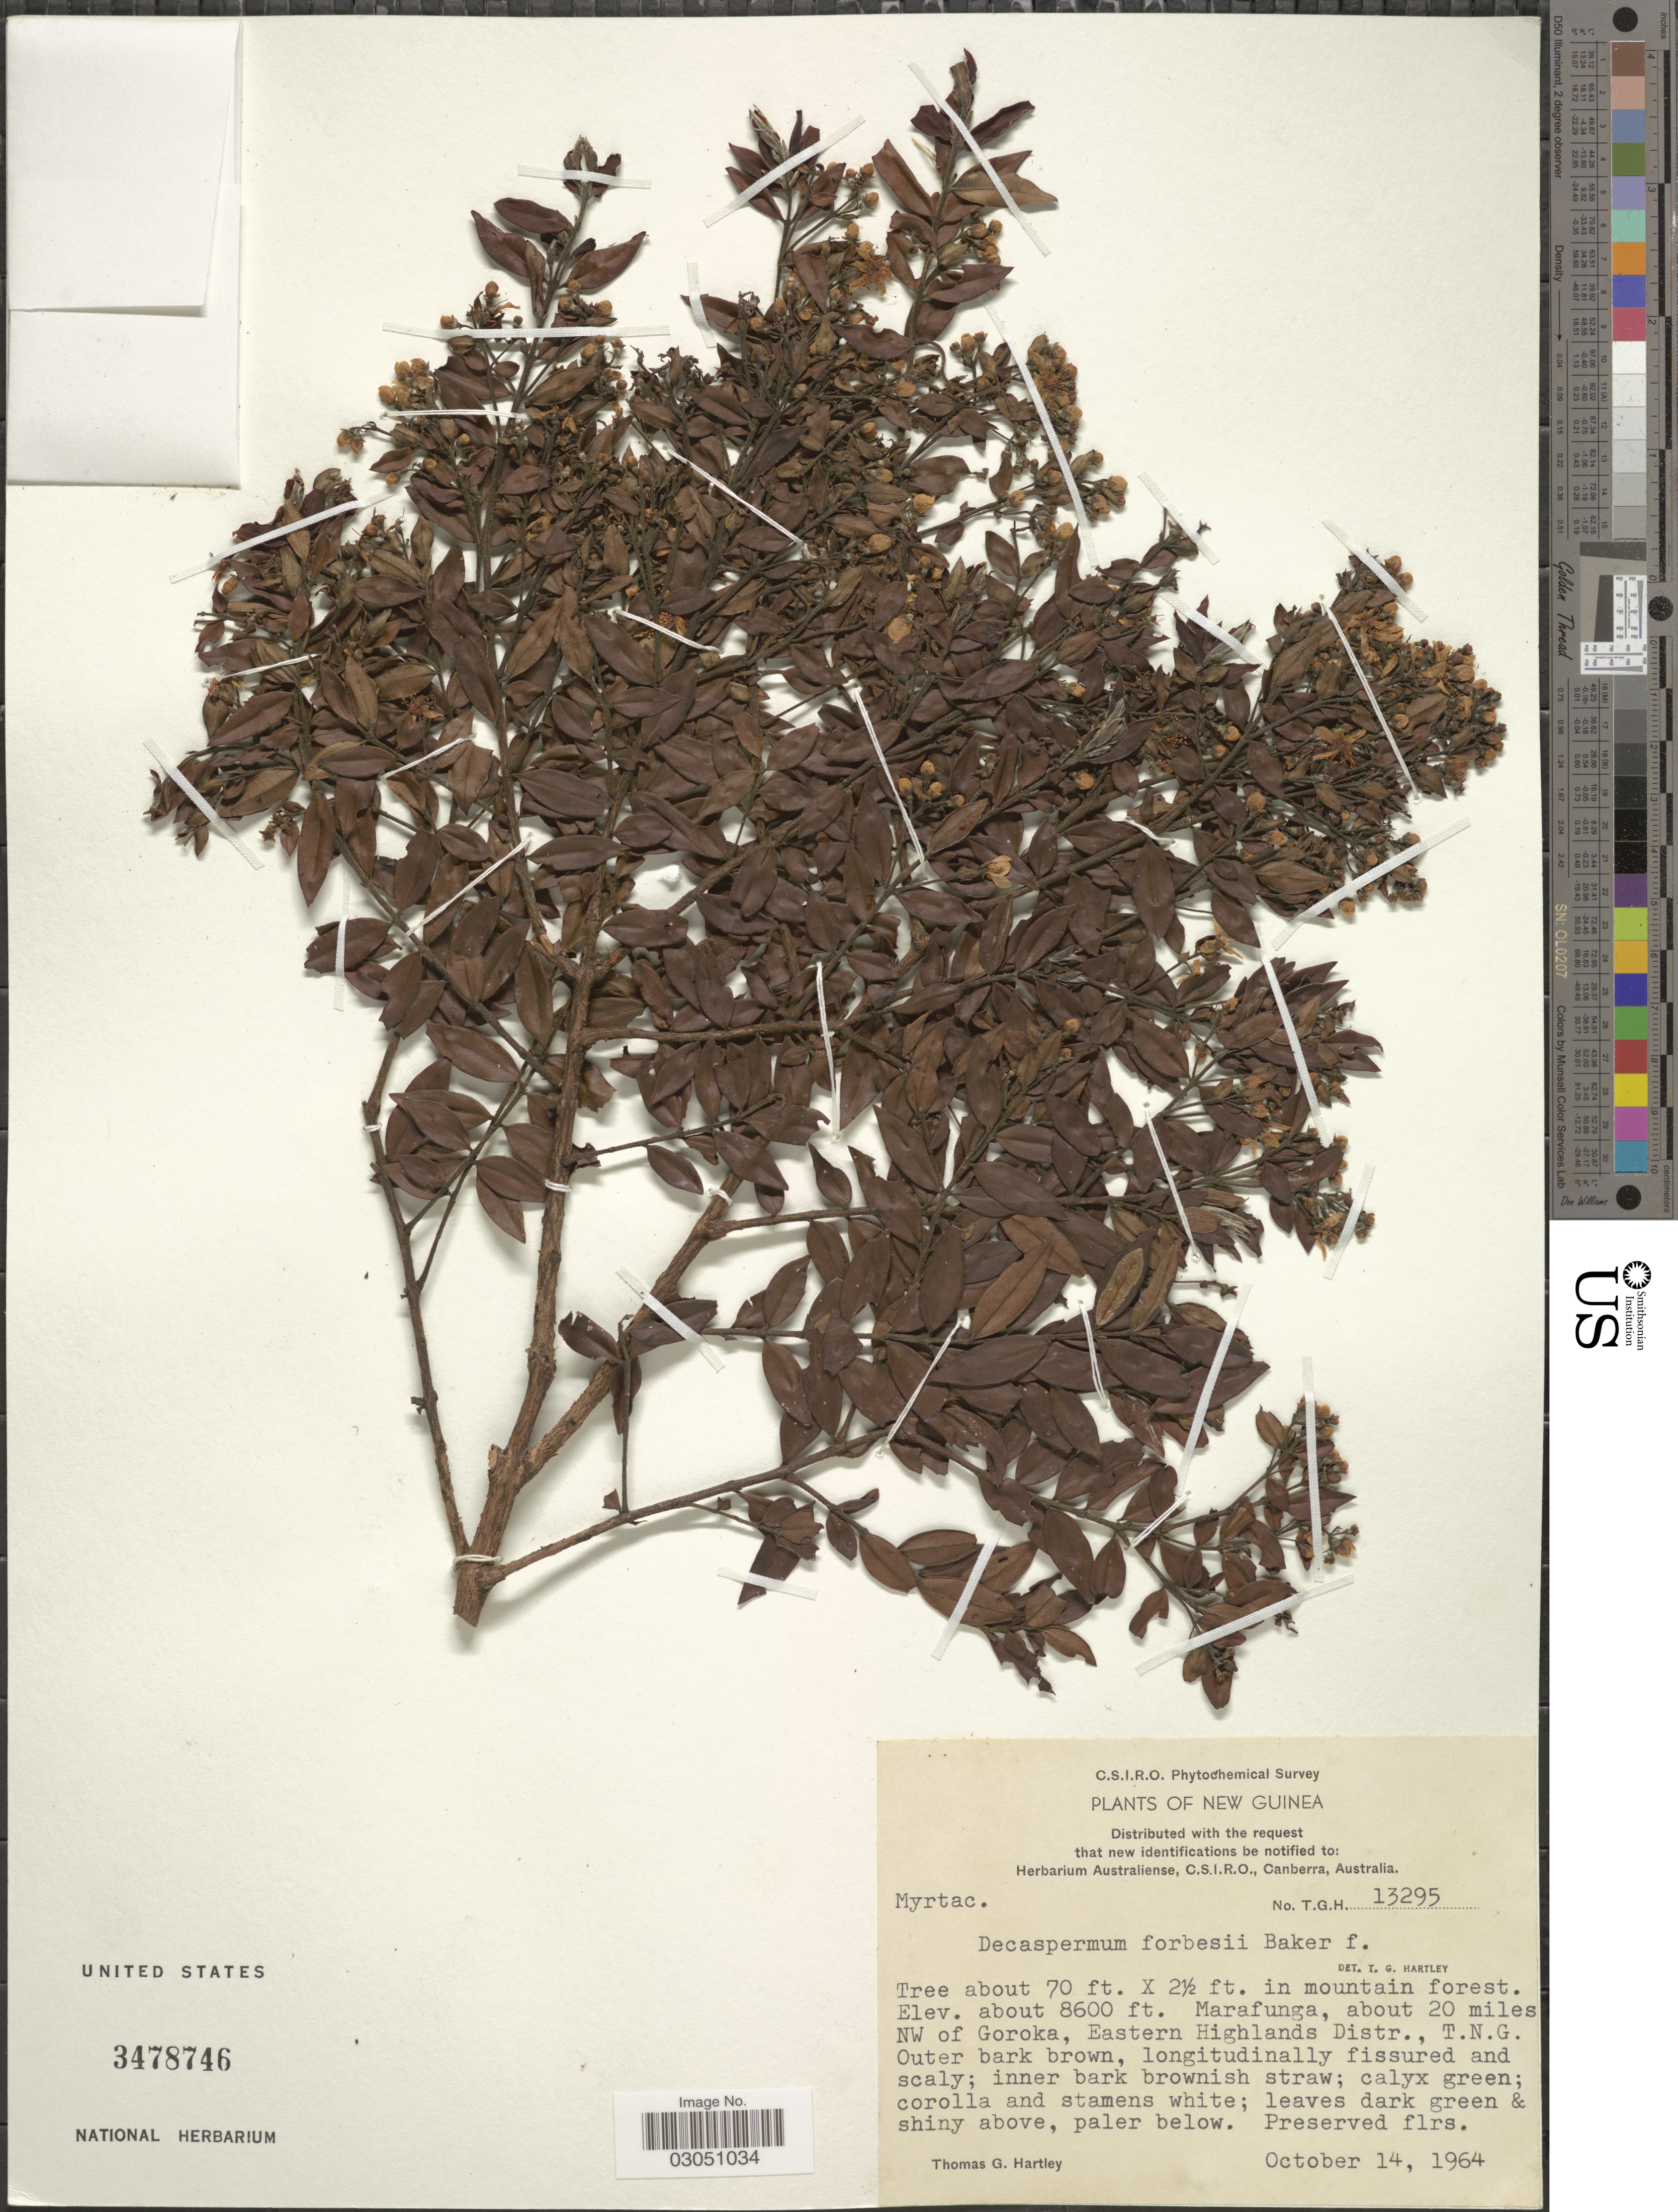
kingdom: Plantae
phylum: Tracheophyta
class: Magnoliopsida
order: Myrtales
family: Myrtaceae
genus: Decaspermum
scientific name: Decaspermum forbesii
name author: Baker f.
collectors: T. Hartley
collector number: T.G.H.13295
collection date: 1964-10-14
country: Papua New Guinea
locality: New Guinea. Marafunga, about 20 miles NW of Goroka, Eastern Highlands Distr., T. N. G.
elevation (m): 2621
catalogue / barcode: US 3478746